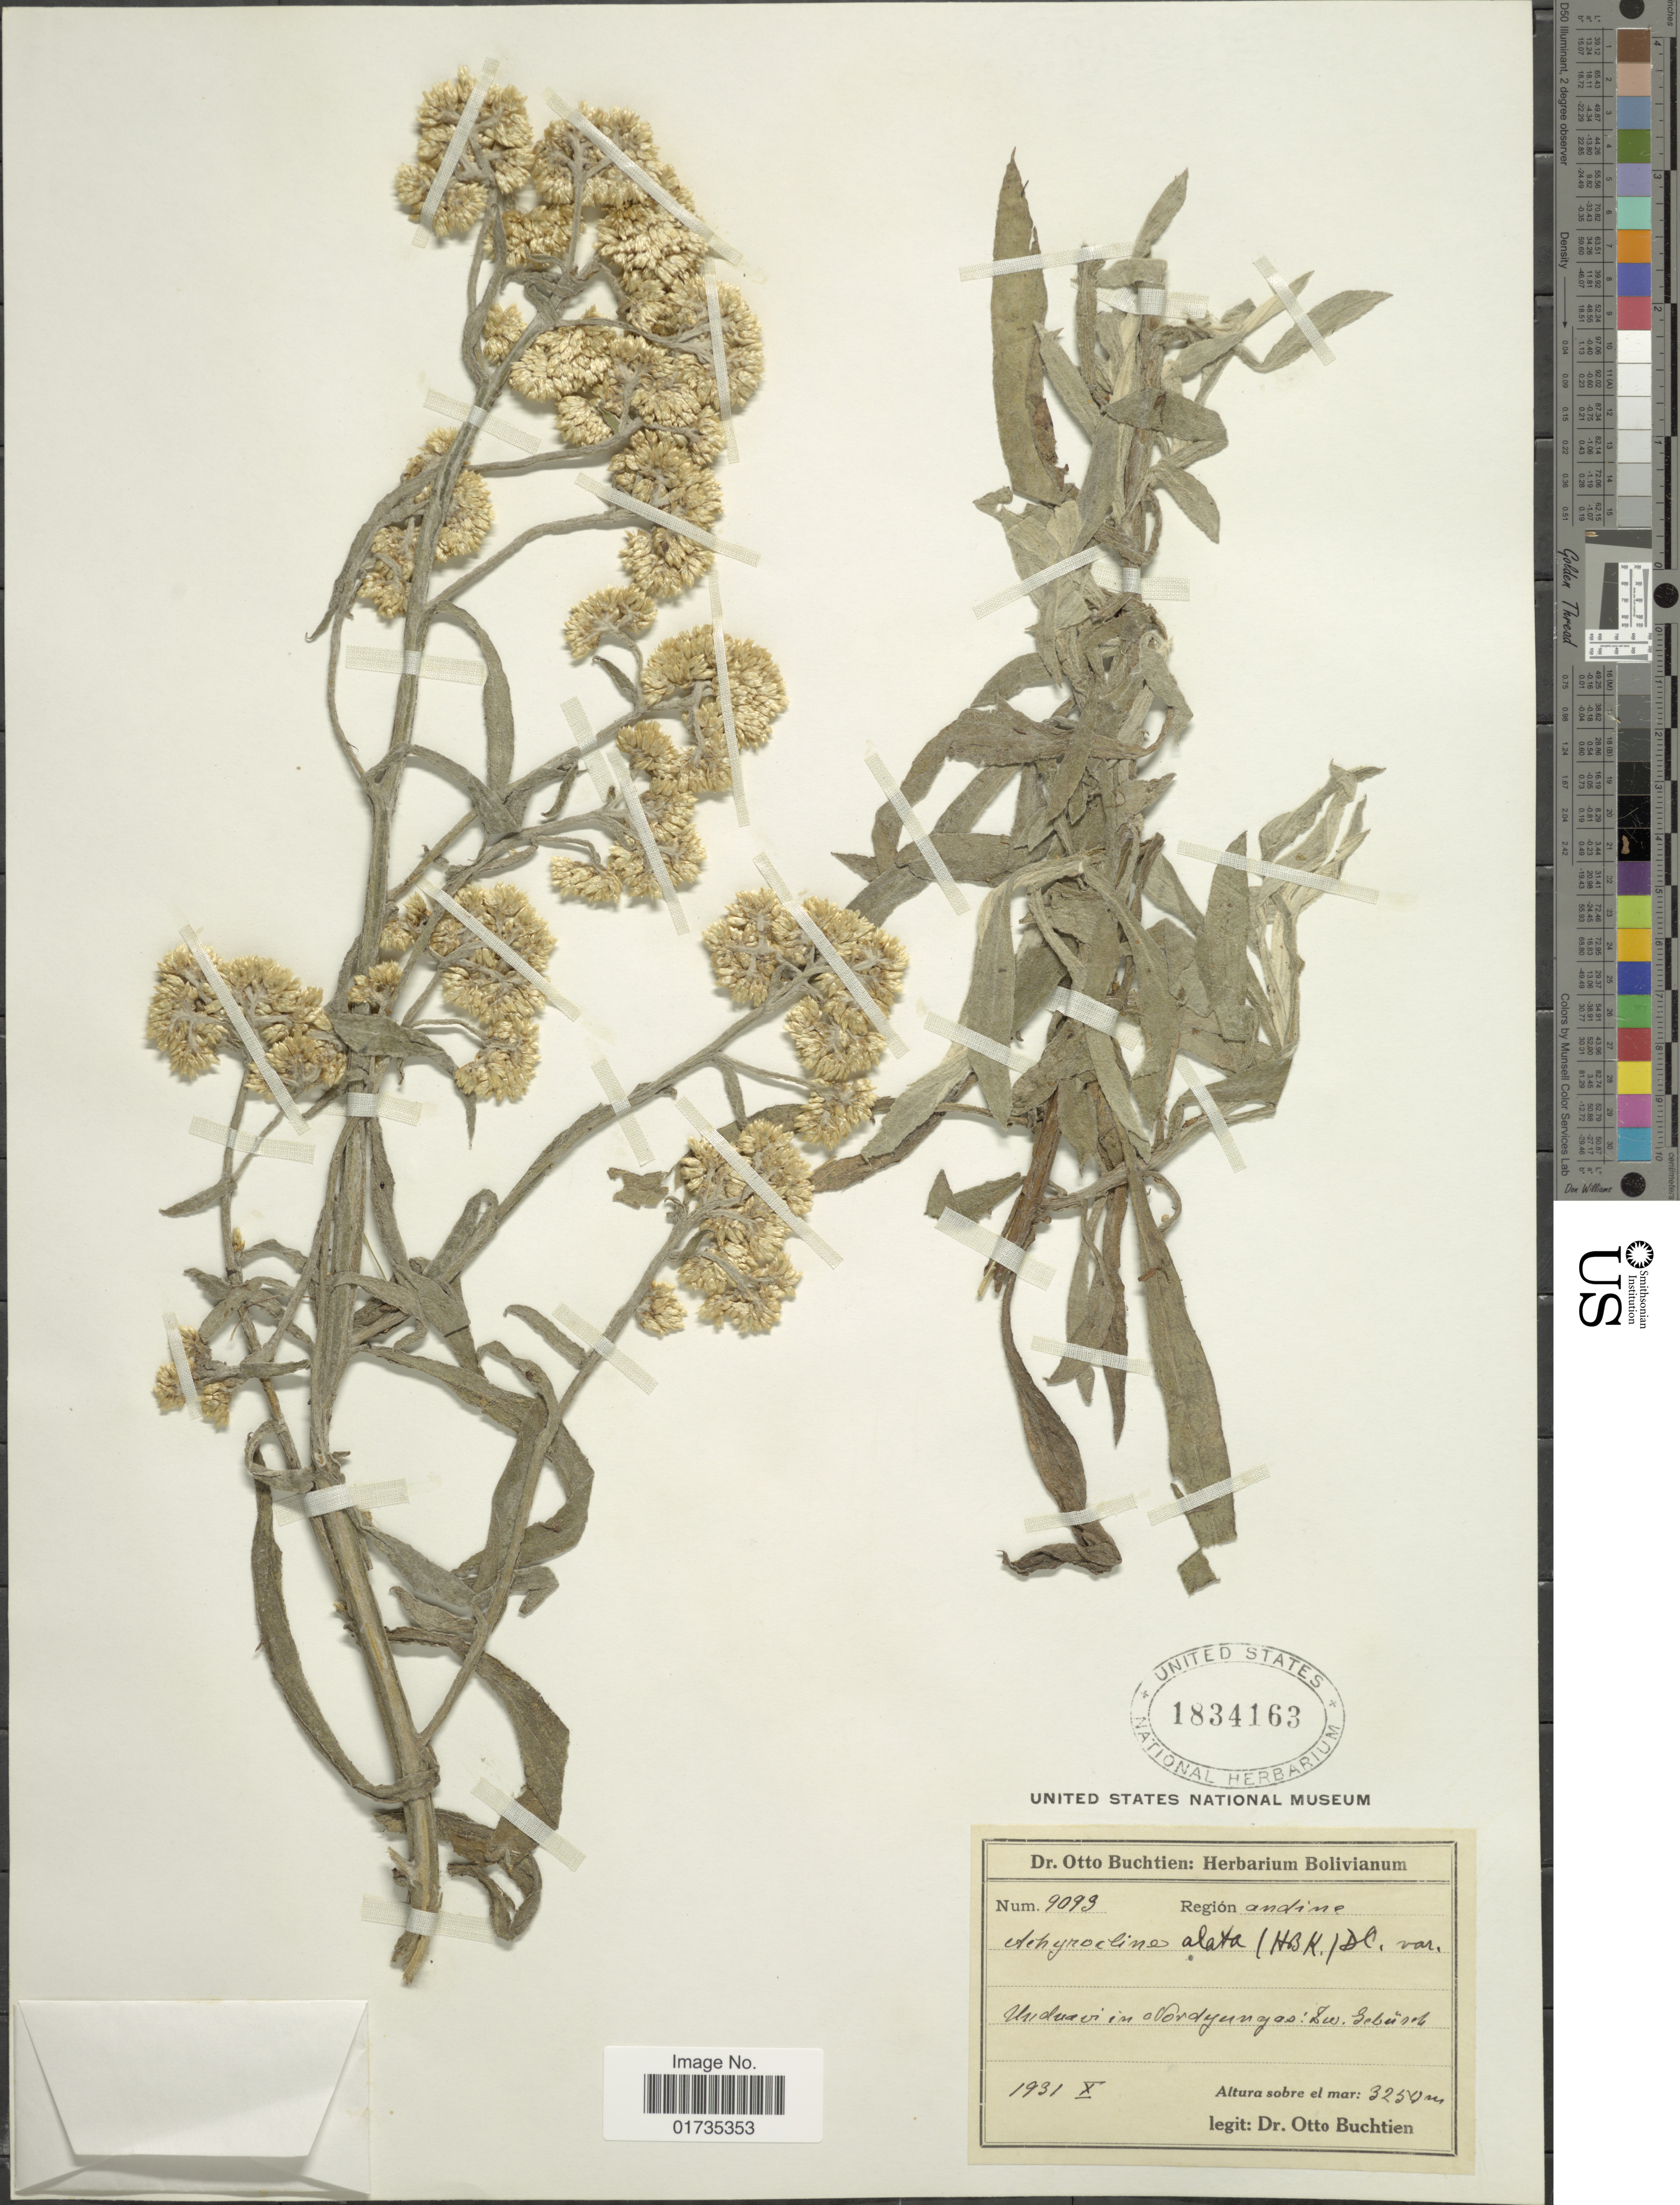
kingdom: Plantae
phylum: Tracheophyta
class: Magnoliopsida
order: Asterales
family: Asteraceae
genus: Achyrocline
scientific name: Achyrocline alata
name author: (Kunth) DC.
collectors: O. Buchtien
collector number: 9093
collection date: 1931-10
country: Bolivia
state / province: La Paz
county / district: Nor Yungas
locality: Unduavi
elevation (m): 3250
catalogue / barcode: US 1834163